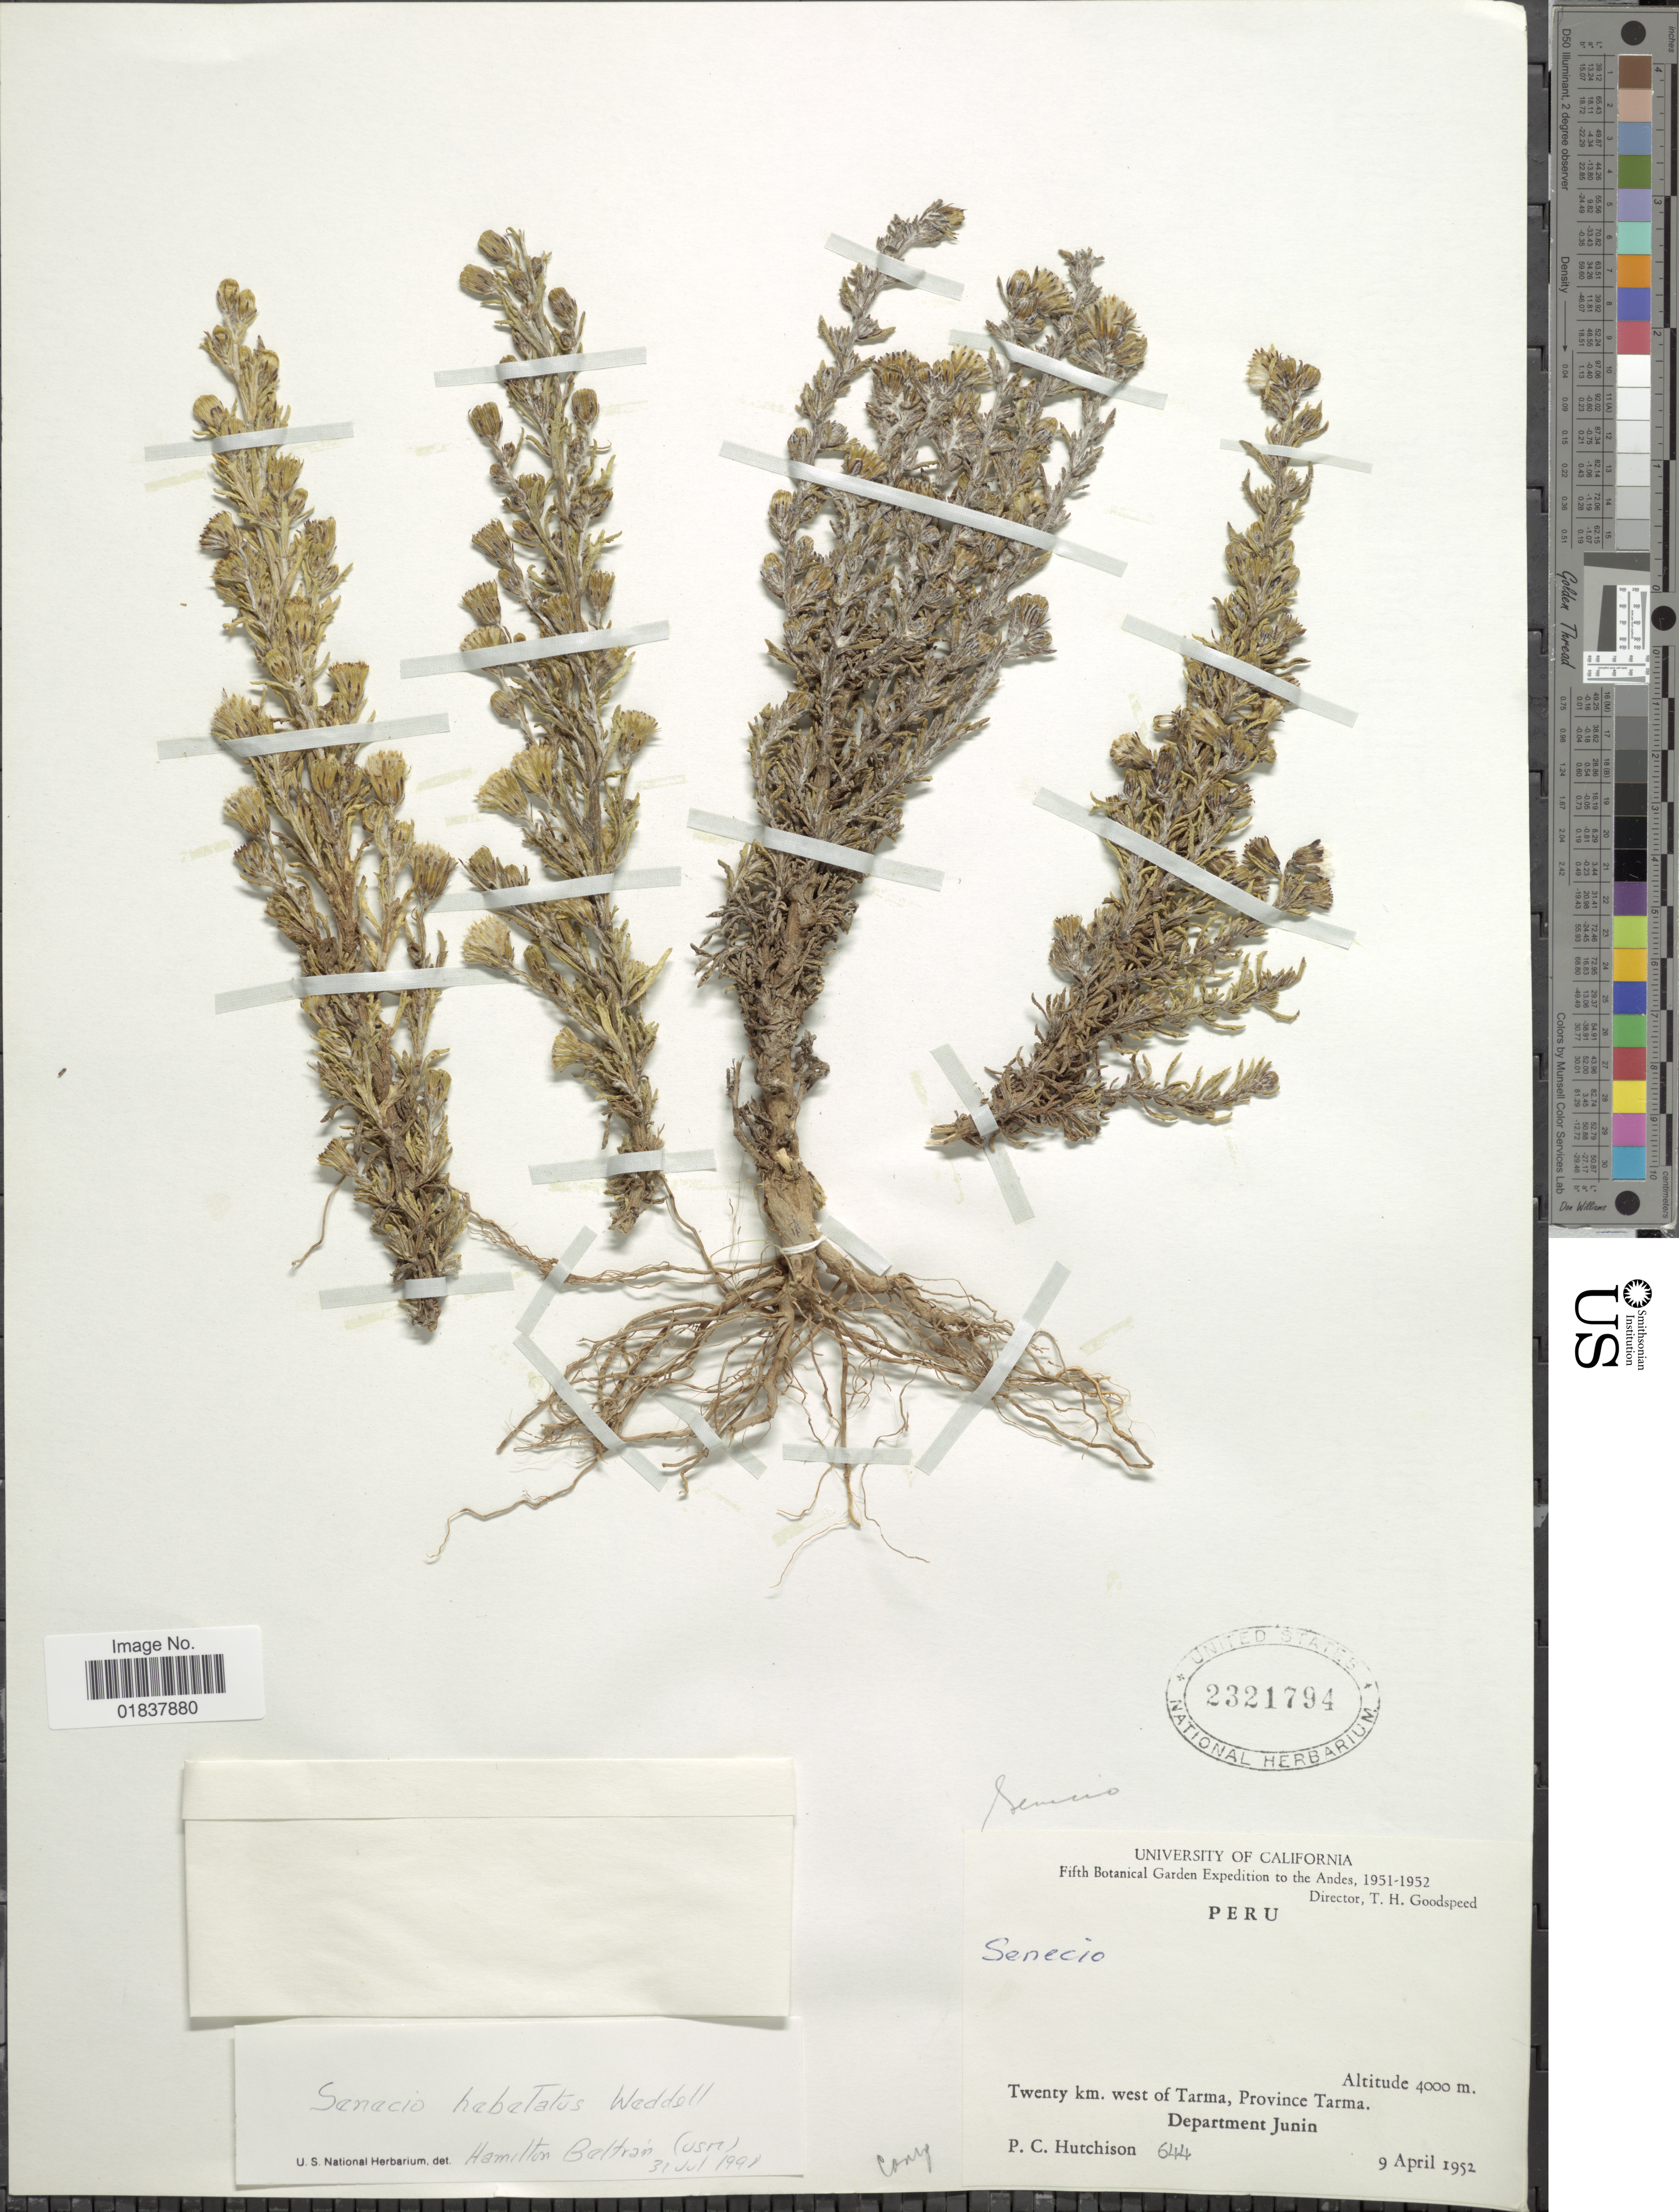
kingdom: Plantae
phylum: Tracheophyta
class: Magnoliopsida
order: Asterales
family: Asteraceae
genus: Senecio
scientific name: Senecio hebetatus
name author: Wedd.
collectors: P. C. Hutchison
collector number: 644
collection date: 1952-04-09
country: Peru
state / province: Junín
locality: Andes, Twenty km west of Tarma, Province Tarma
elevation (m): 4000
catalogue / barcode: US 2321794